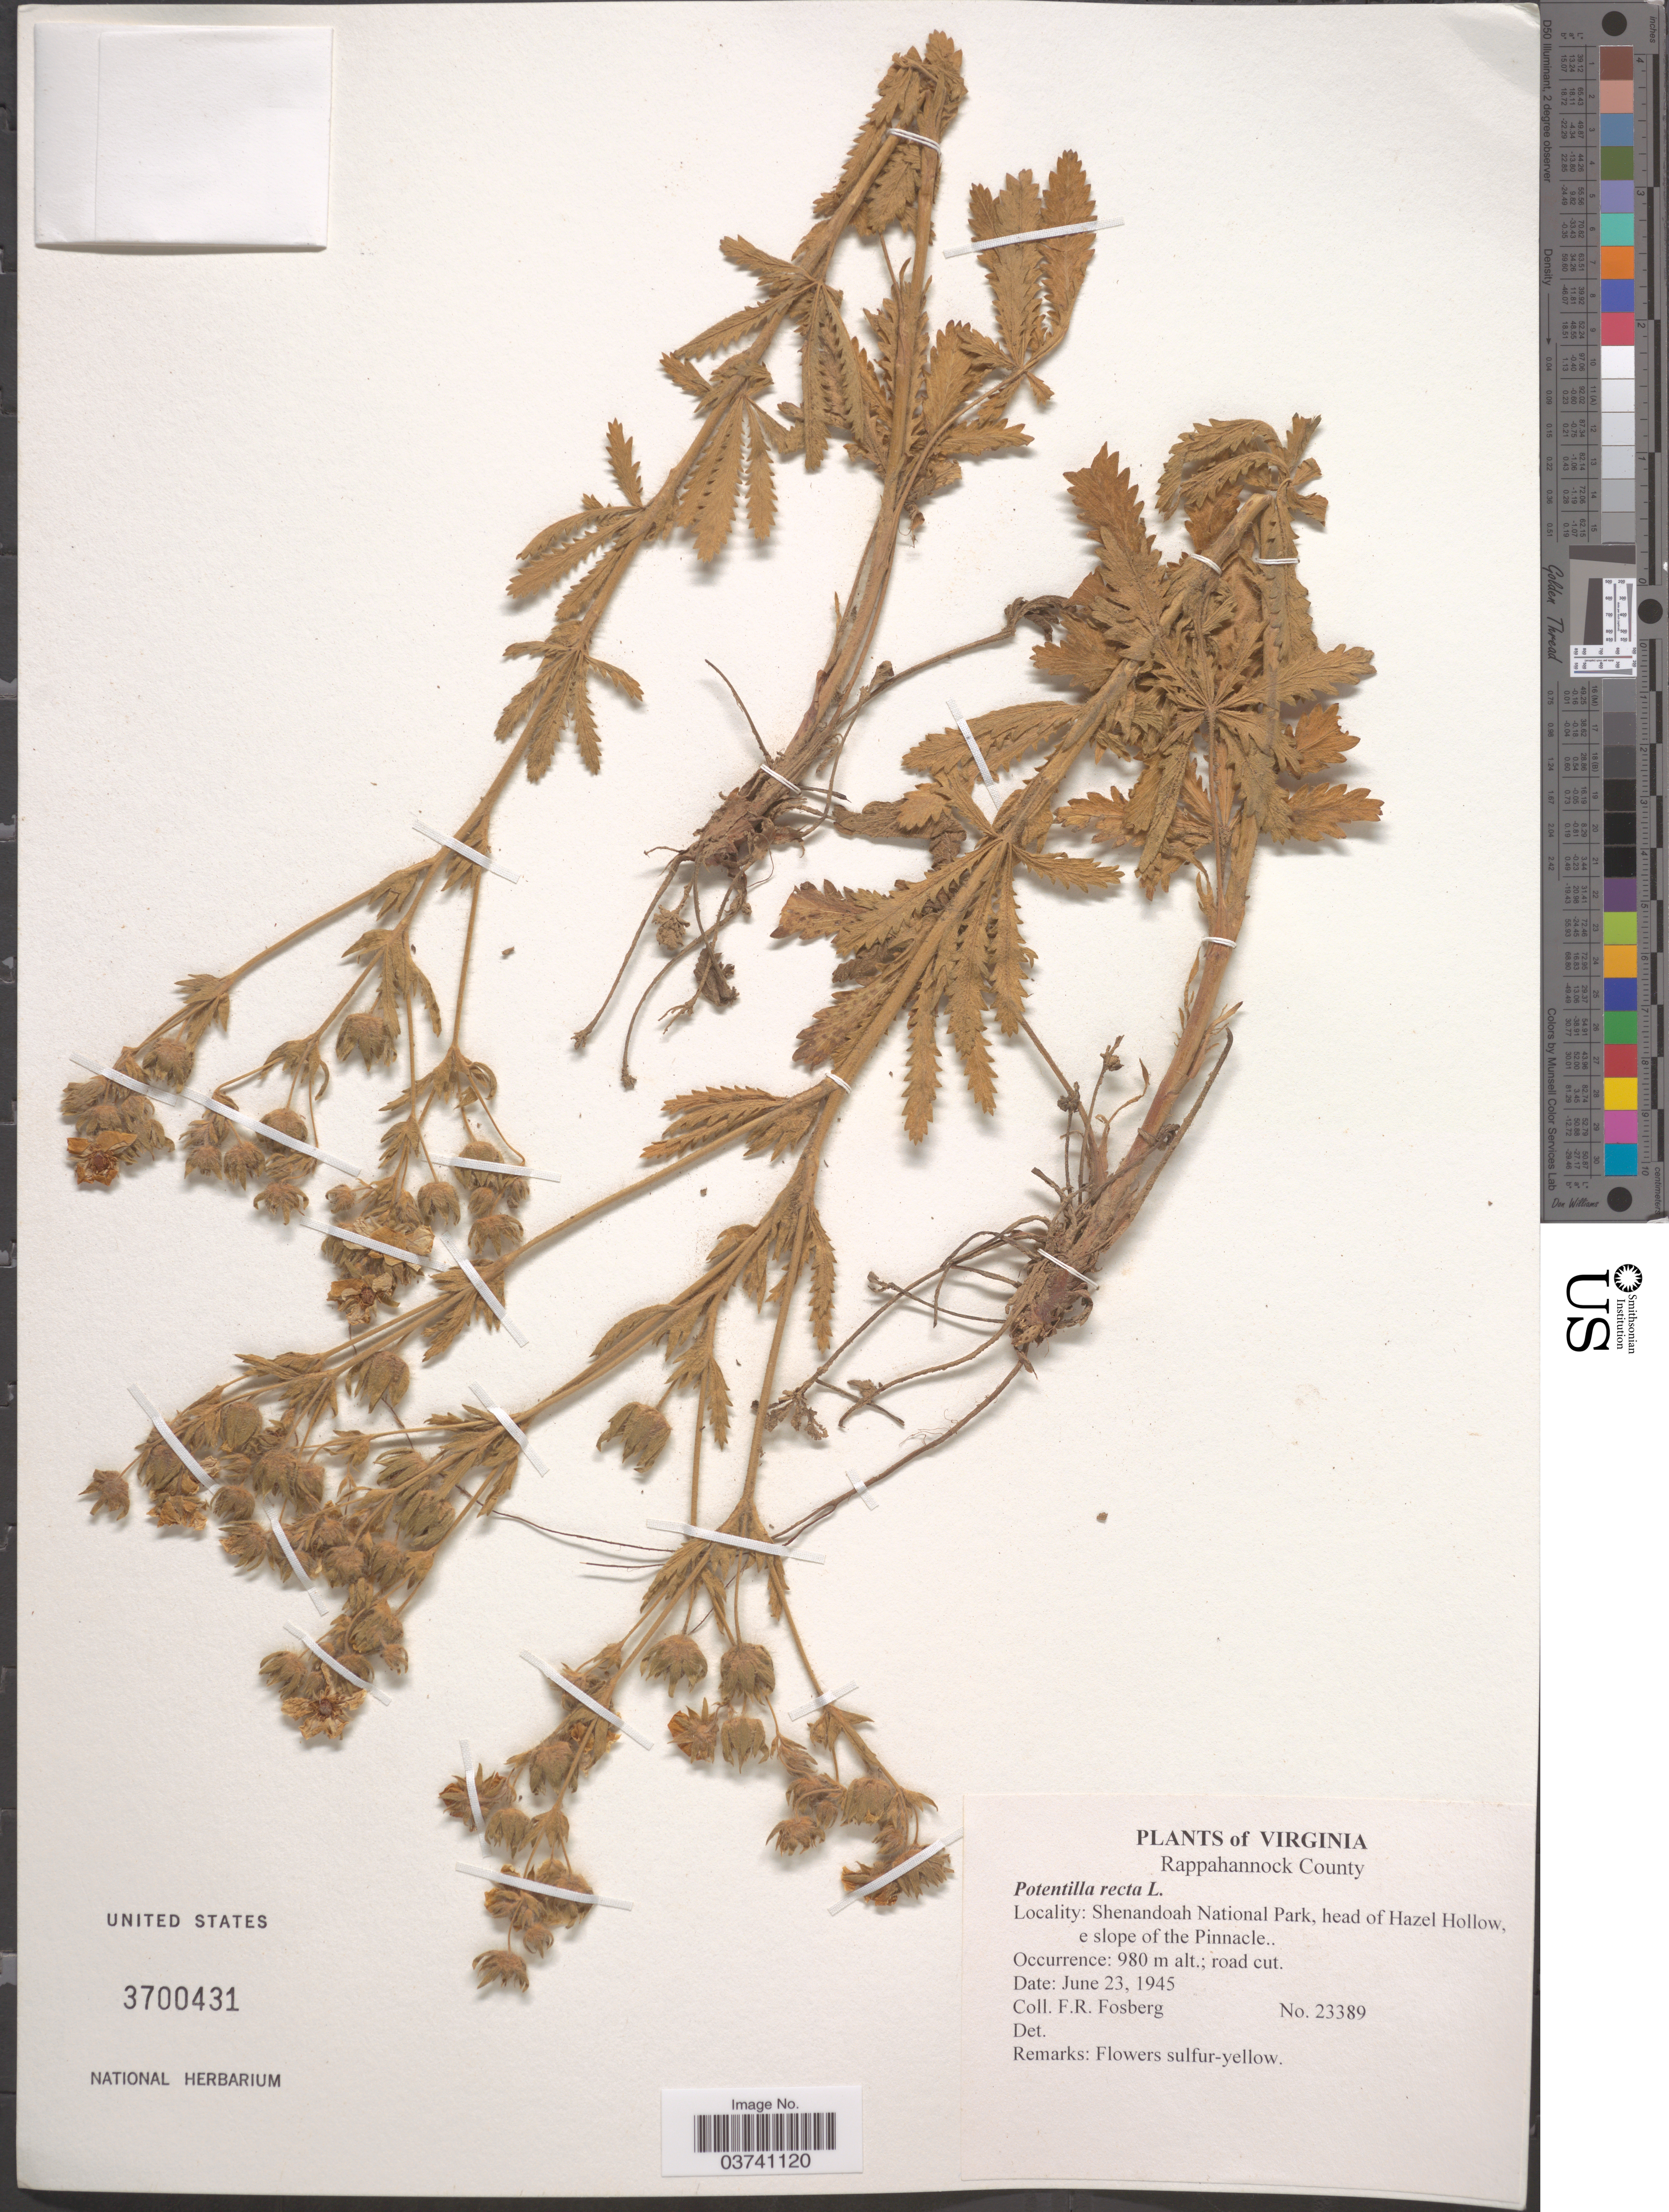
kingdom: Plantae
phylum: Tracheophyta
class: Magnoliopsida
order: Rosales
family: Rosaceae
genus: Potentilla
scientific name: Potentilla recta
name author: L.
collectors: F. R. Fosberg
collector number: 23389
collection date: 1945-06-23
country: United States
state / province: Virginia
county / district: Rappahannock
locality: Shenandoah National Park, head of Hazel Hollow, e slope of the Pinnacle.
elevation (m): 980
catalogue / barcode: US 3700431